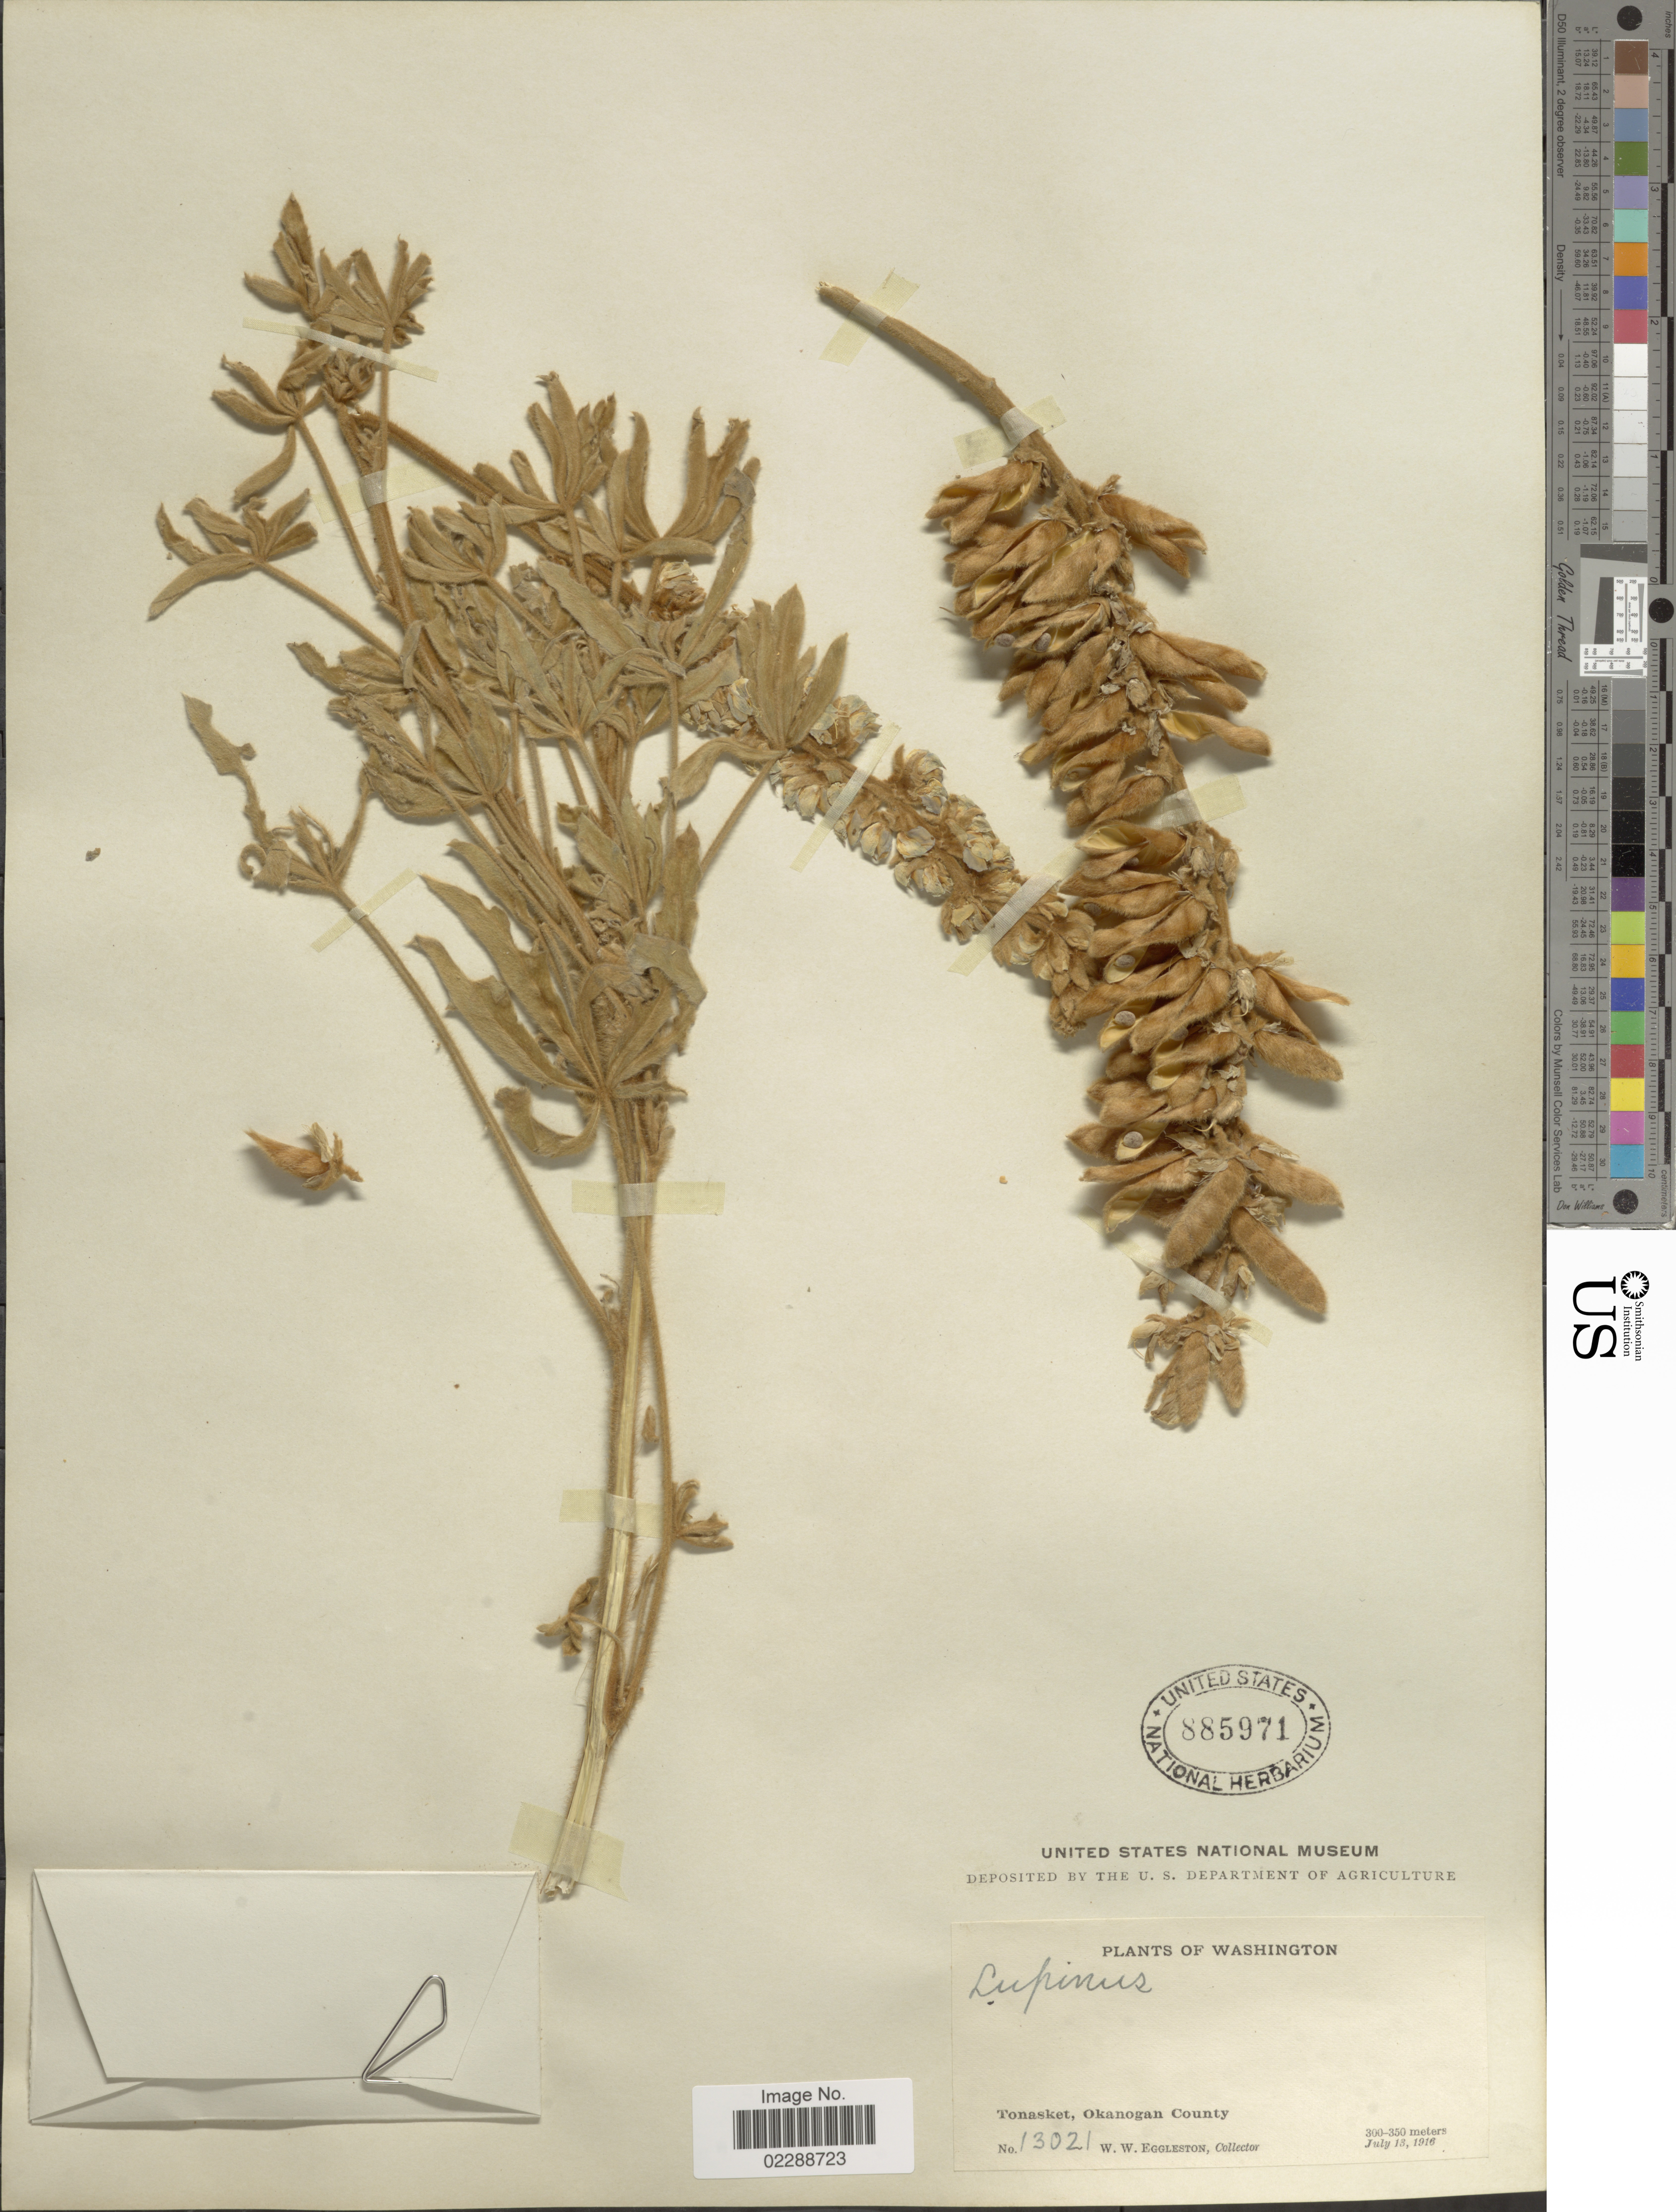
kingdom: Plantae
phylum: Tracheophyta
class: Magnoliopsida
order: Fabales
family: Fabaceae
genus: Lupinus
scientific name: Lupinus sp.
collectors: W. W. Eggleston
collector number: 13021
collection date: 1916-07-13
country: United States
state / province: Washington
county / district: Okanogan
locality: Tonasket, Okanogan County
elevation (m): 300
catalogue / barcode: US 885971